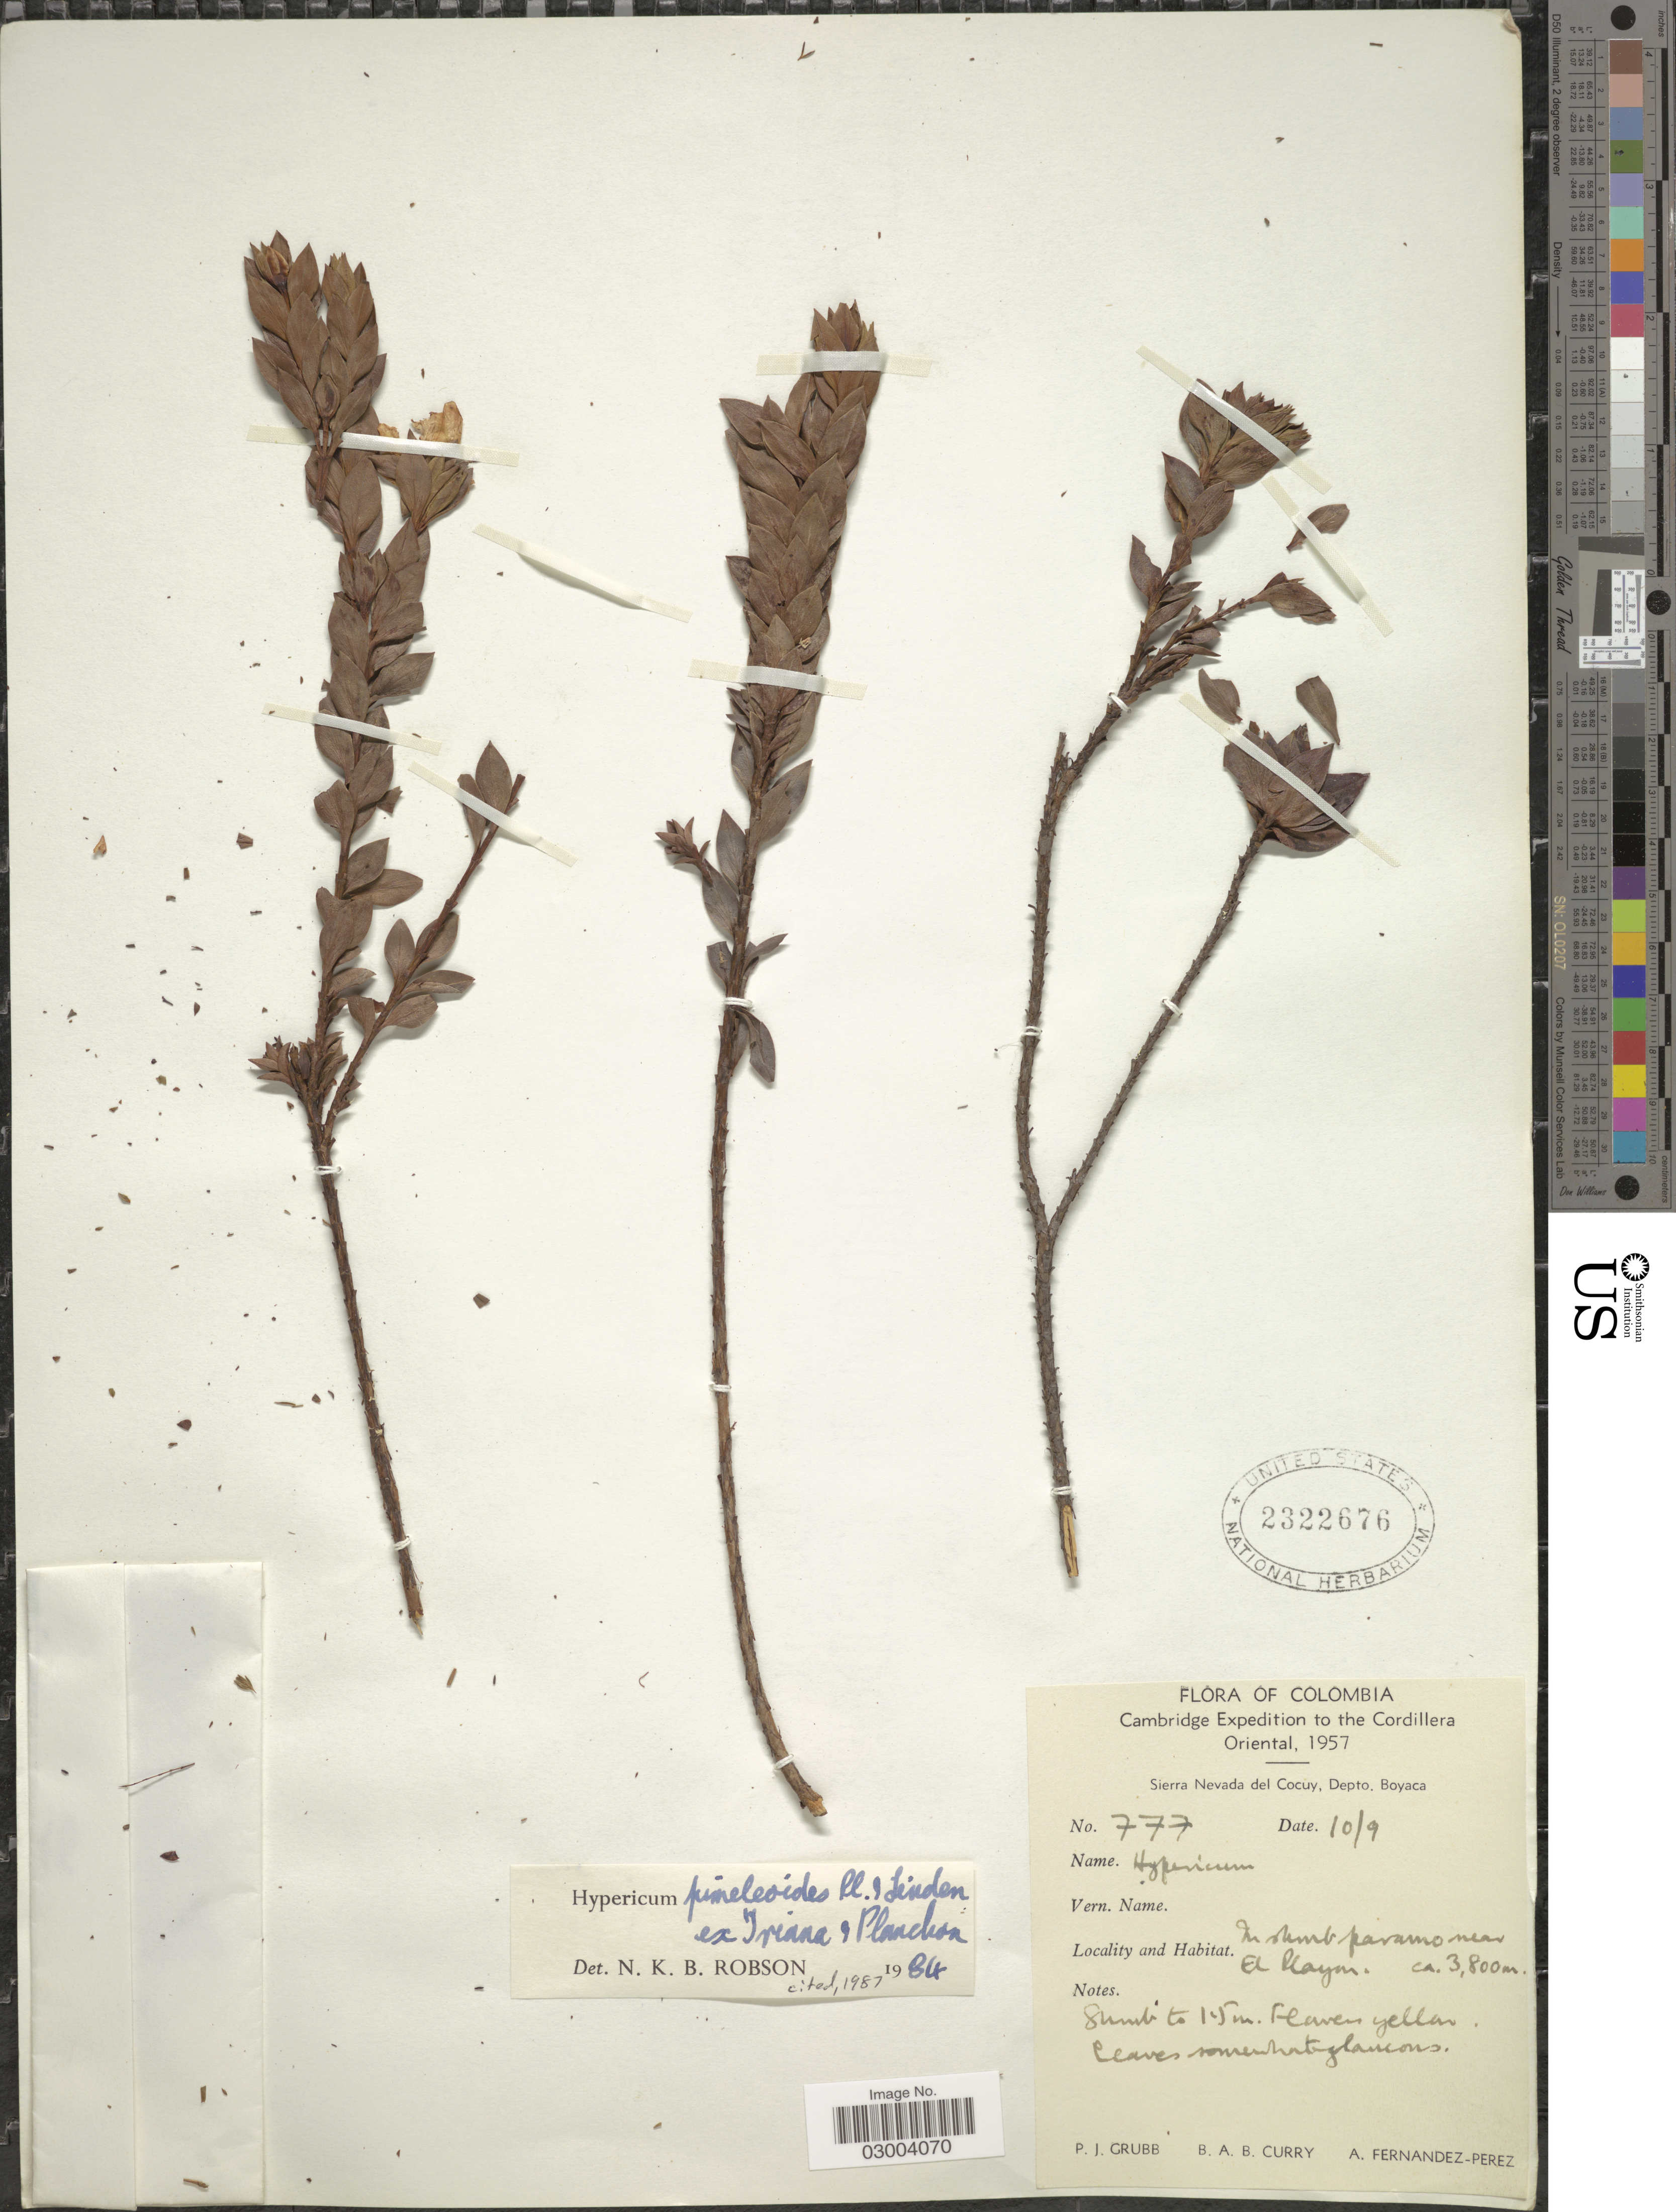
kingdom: Plantae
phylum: Tracheophyta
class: Magnoliopsida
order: Malpighiales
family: Hypericaceae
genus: Hypericum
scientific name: Hypericum pimeleoides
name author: Planch. & Linden ex Triana & Planch.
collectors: P. J. Grubb, B. Curry & A. Fernández-Pérez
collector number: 777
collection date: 1957-09-10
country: Colombia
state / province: Boyacá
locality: Cambridge, to the Cordillera, Sierra Nevada del Cocuy, Depto. Boyaca, In scrub paramo near El Playon.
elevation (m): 3800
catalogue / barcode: US 2322676